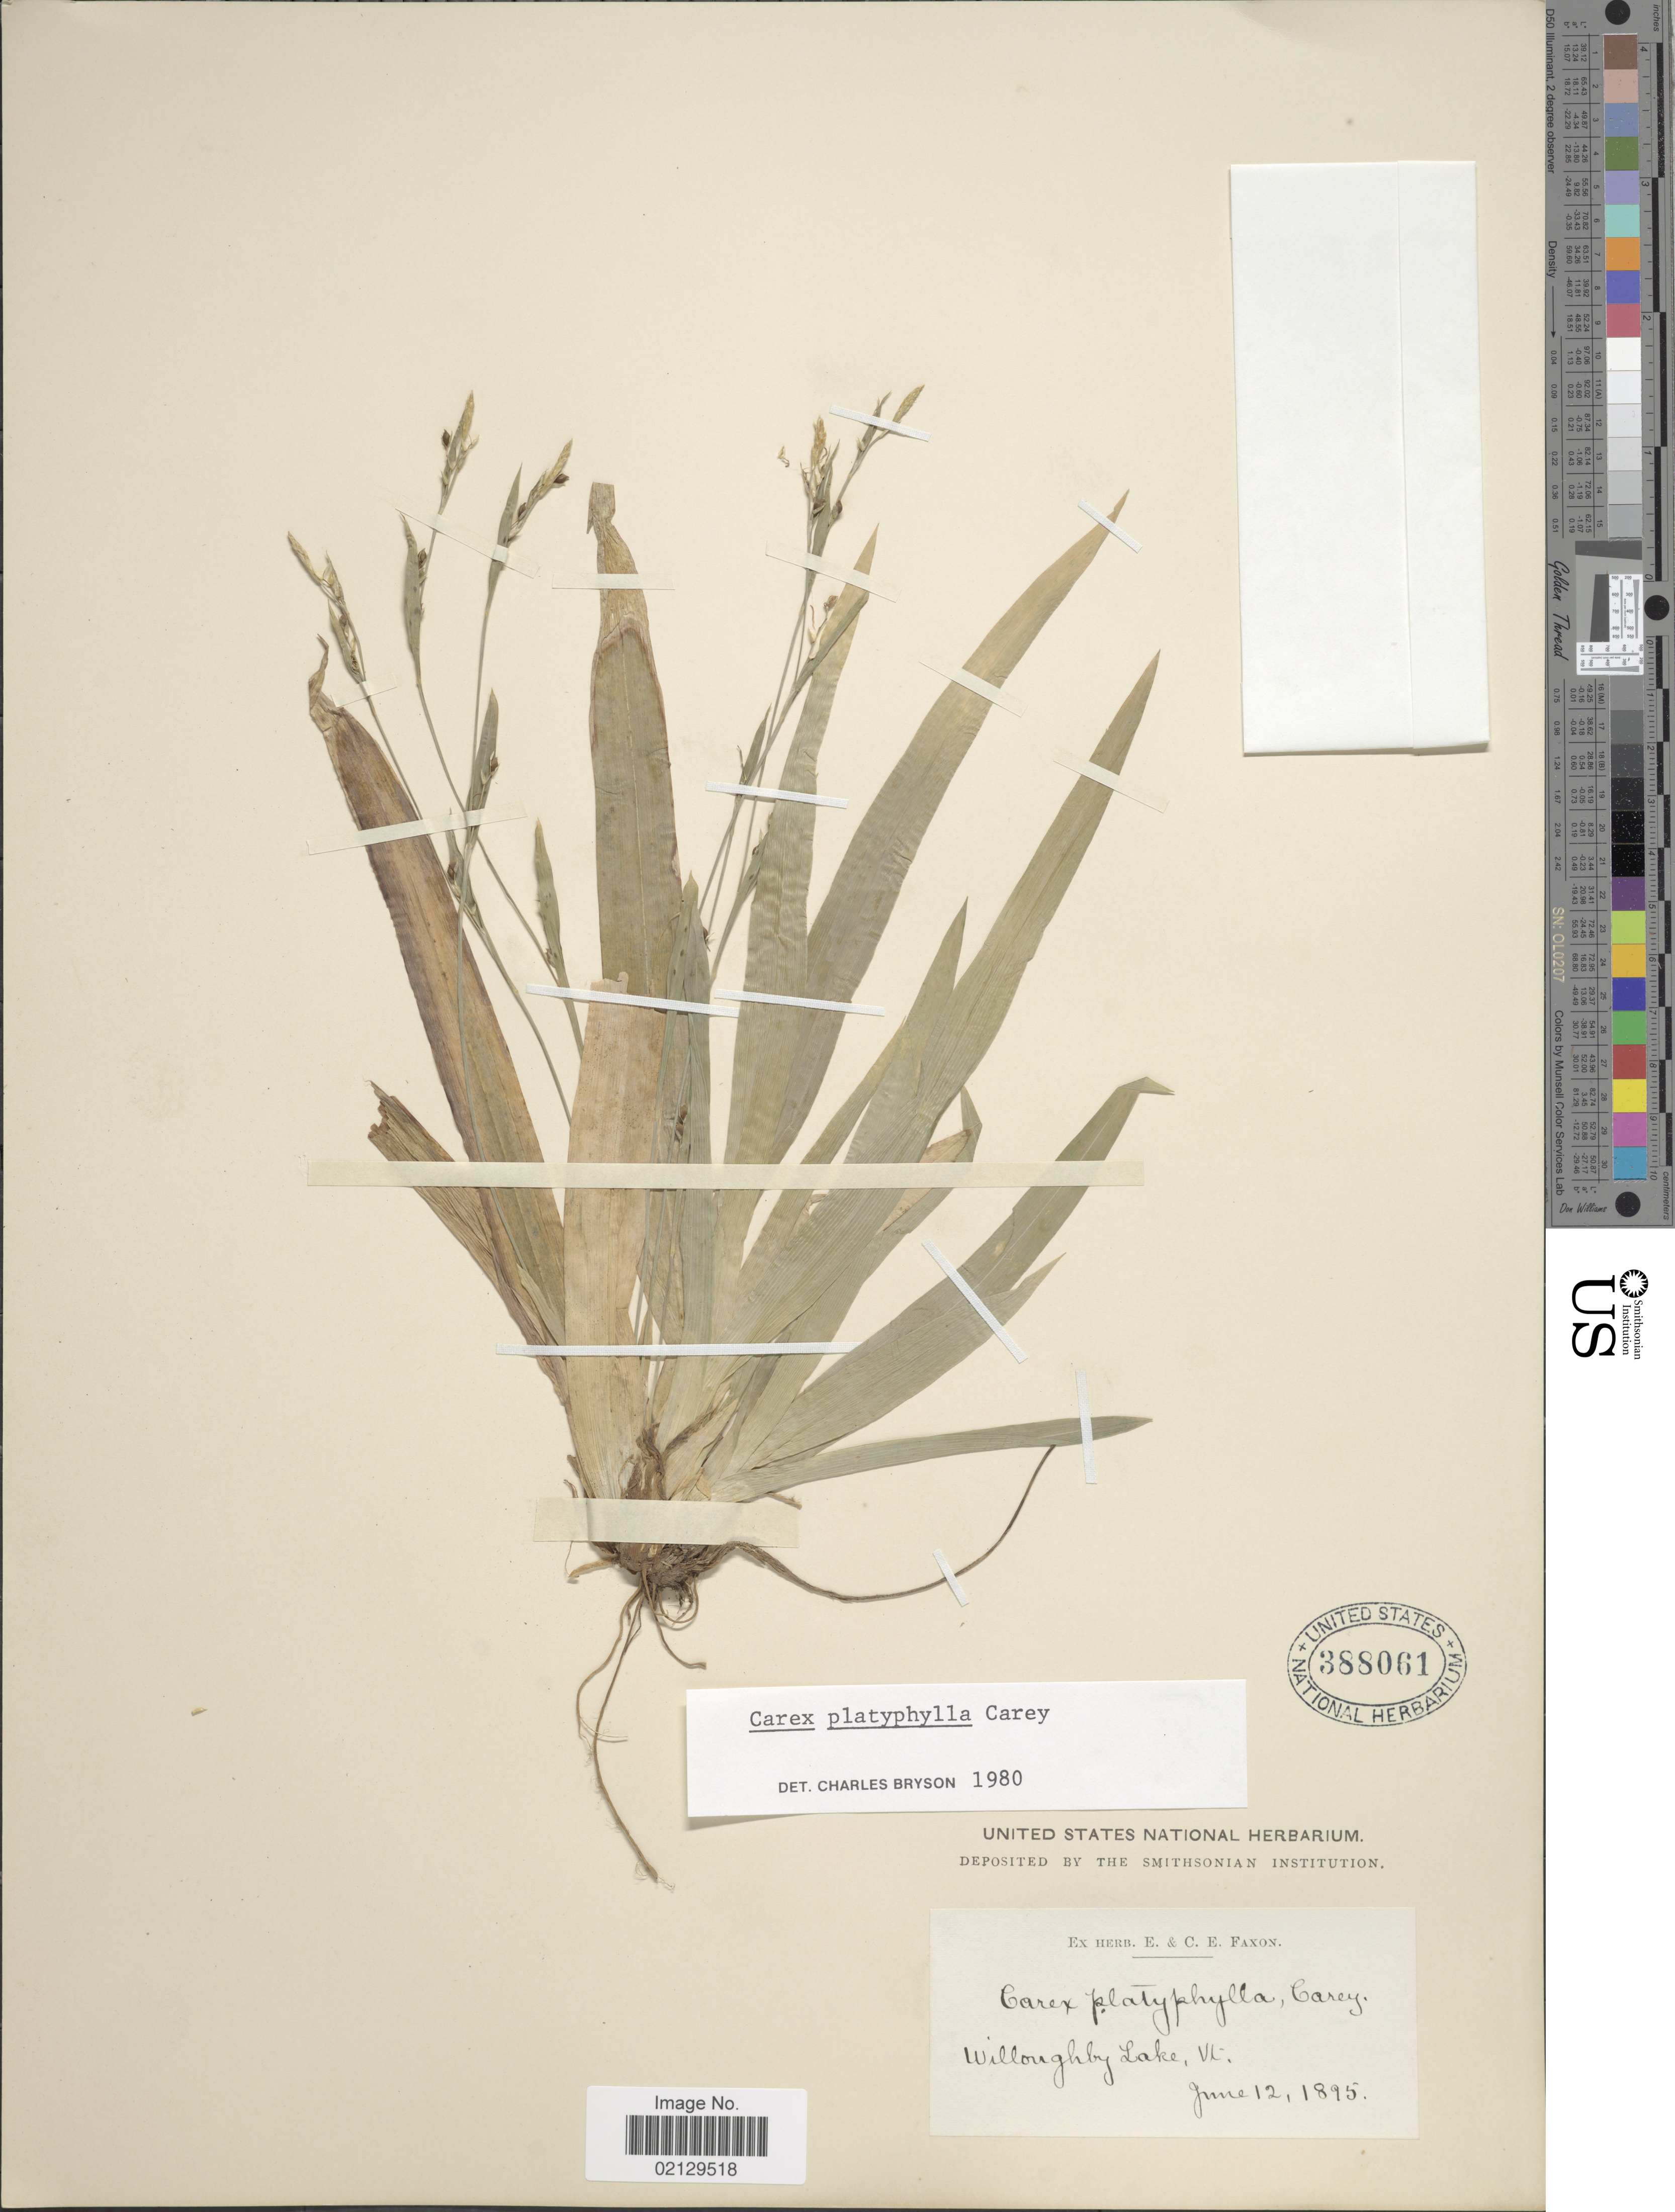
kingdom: Plantae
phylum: Tracheophyta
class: Liliopsida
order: Poales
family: Cyperaceae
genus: Carex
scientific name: Carex platyphylla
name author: J. Carey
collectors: ex herb. E. & C.E. Faxon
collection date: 1895-06-12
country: United States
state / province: Vermont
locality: Willoughby Lake, Vt.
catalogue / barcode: US 388061